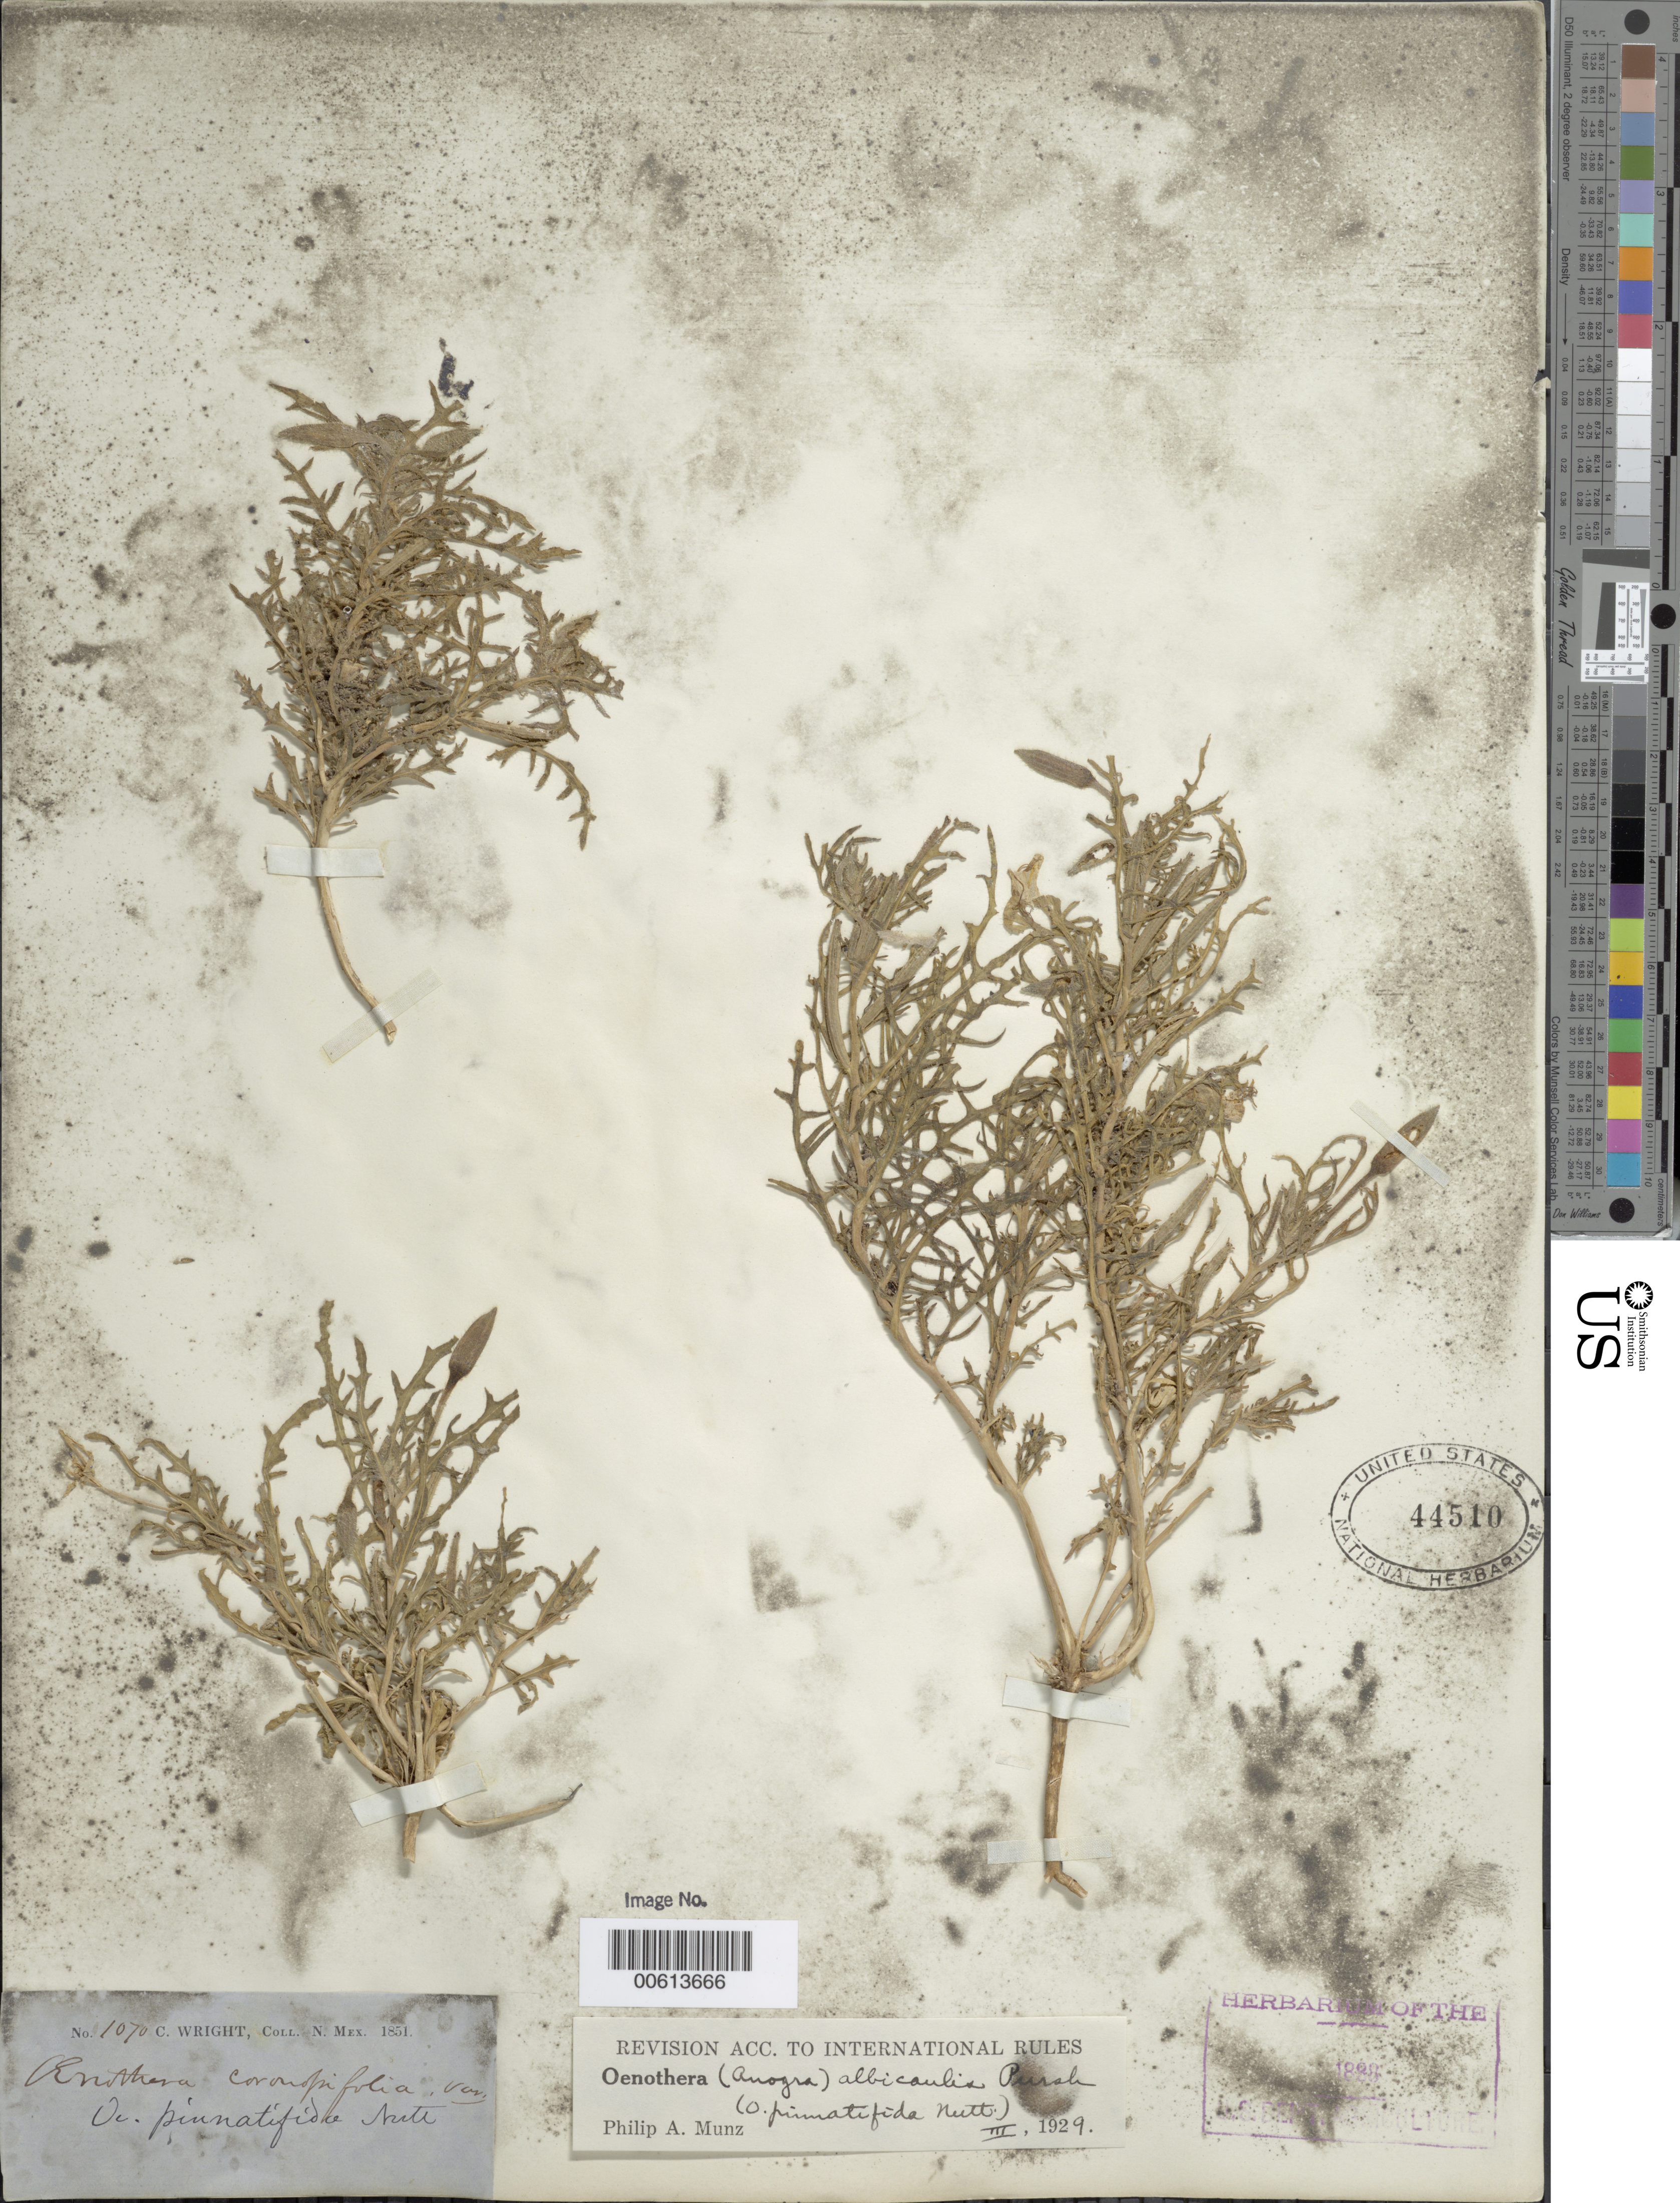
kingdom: Plantae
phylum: Tracheophyta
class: Magnoliopsida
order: Myrtales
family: Onagraceae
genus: Oenothera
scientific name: Oenothera albicaulis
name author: Pursh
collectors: C. Wright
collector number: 1070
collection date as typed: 1851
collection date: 1851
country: United States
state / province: New Mexico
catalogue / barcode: US 44510